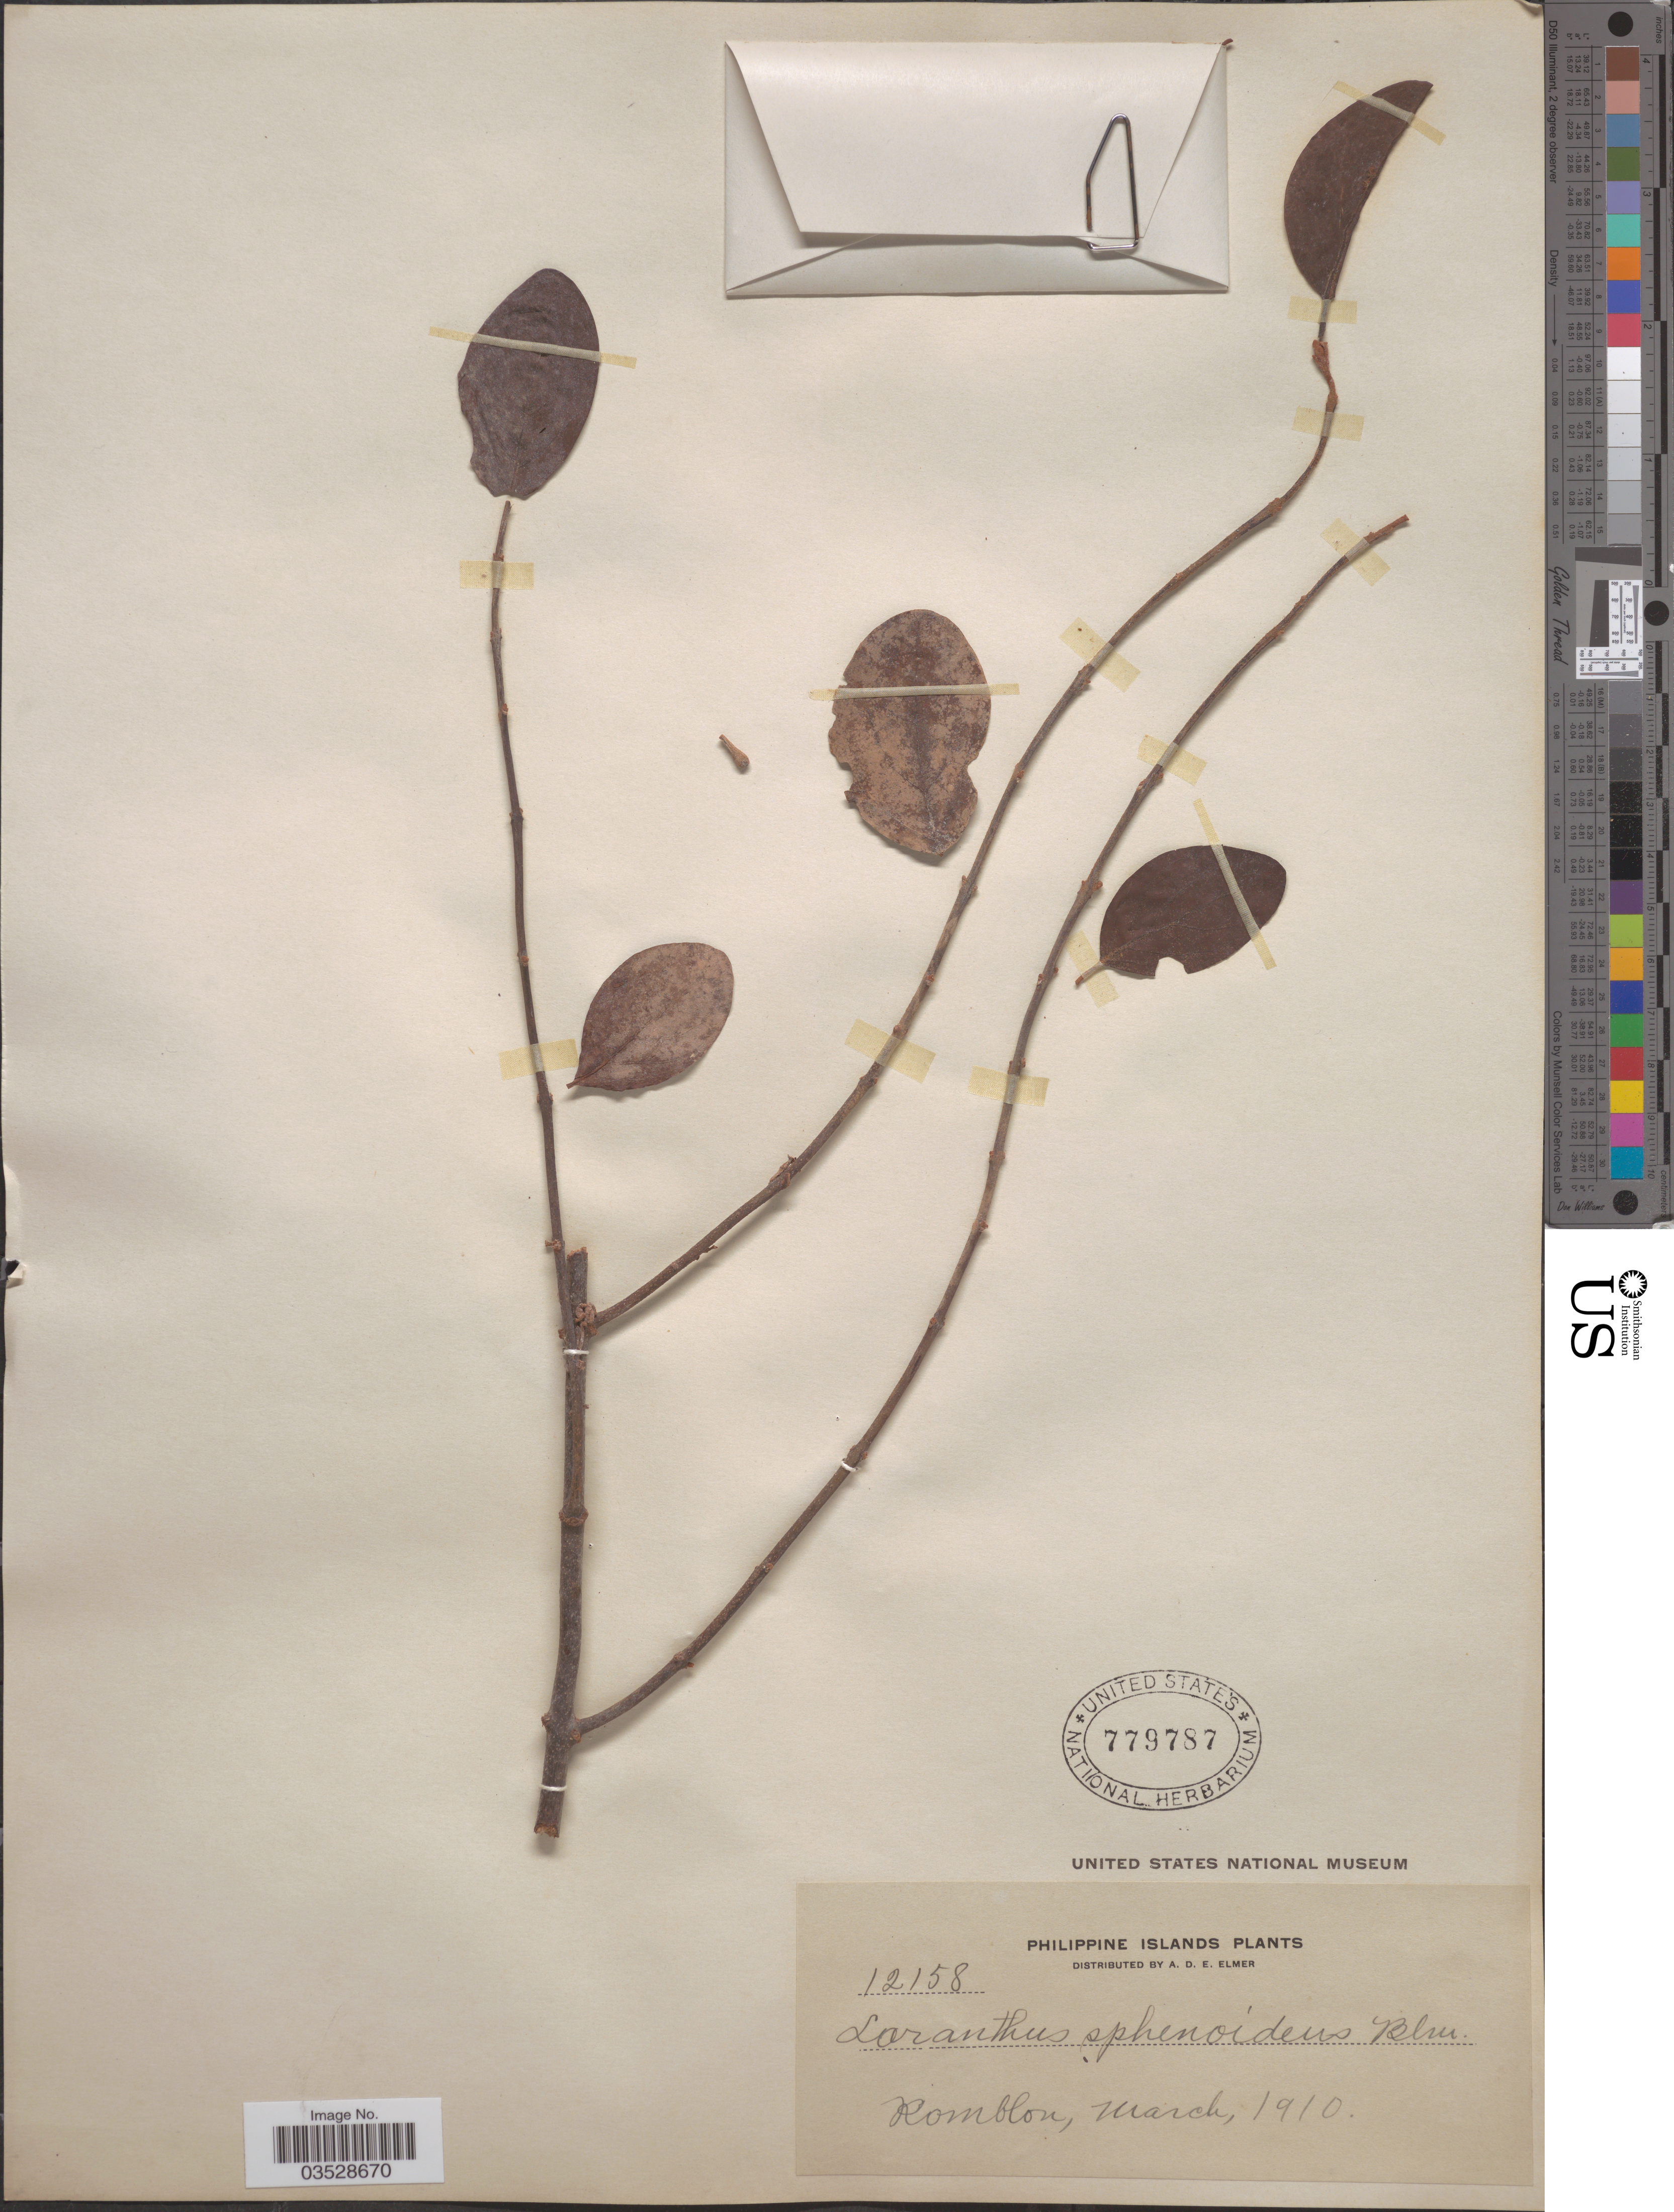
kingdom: Plantae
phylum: Tracheophyta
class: Magnoliopsida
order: Santalales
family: Loranthaceae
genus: Loranthus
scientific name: Loranthus sphenoideus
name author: Blume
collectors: A. D. E. Elmer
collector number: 12158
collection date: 1910-03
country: Philippines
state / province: Mimaropa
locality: Romblon.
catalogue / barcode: US 779787